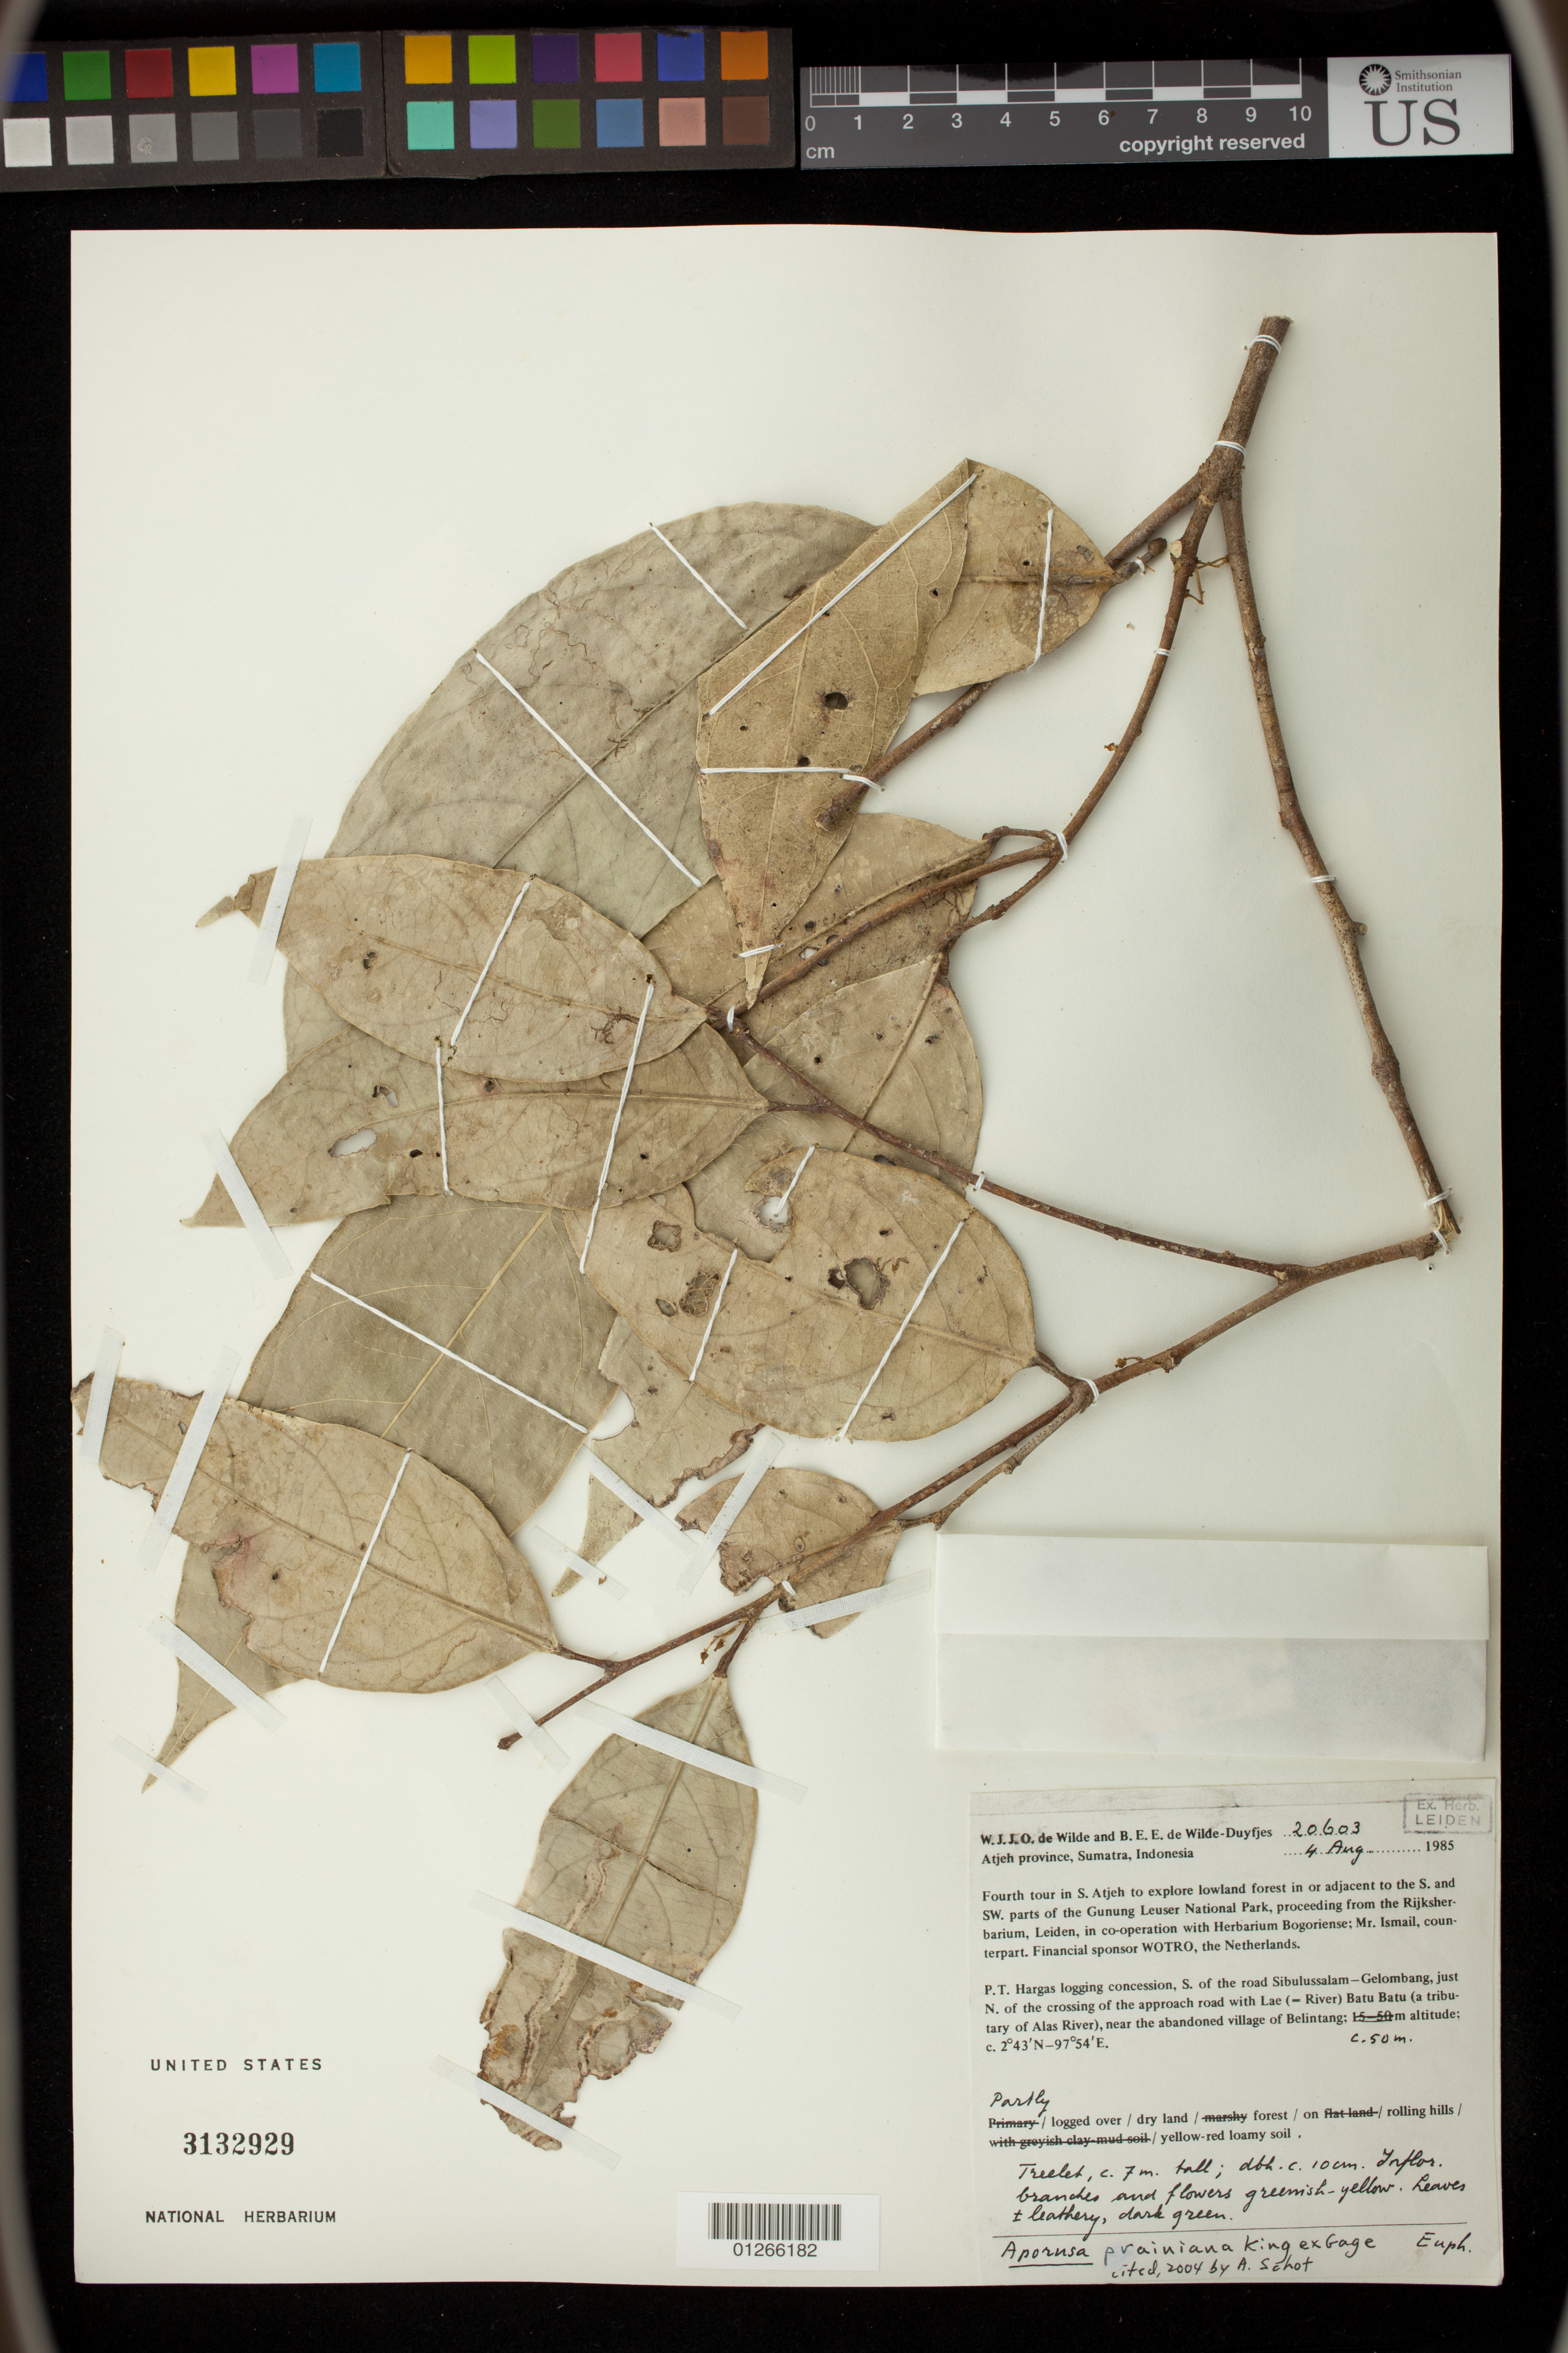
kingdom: Plantae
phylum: Tracheophyta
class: Magnoliopsida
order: Malpighiales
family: Phyllanthaceae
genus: Aporosa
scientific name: Aporosa prainiana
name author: R.M. King & Gamble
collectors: Ding Hou & W.J.J.O. de Wilde & B. E. de Wilde-Duyfjes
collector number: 20603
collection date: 1985-08-04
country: Indonesia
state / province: Sumatra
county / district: Sumatera Utara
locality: P. T. Hargas logging concession, S. of the road Sibulussalam - Gelombang, just N. of the crossing of the approach road with Lae (-River) Batu Batu (a tributary of Alas River), near the abandoned village of Belintang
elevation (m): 50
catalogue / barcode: US 3132929